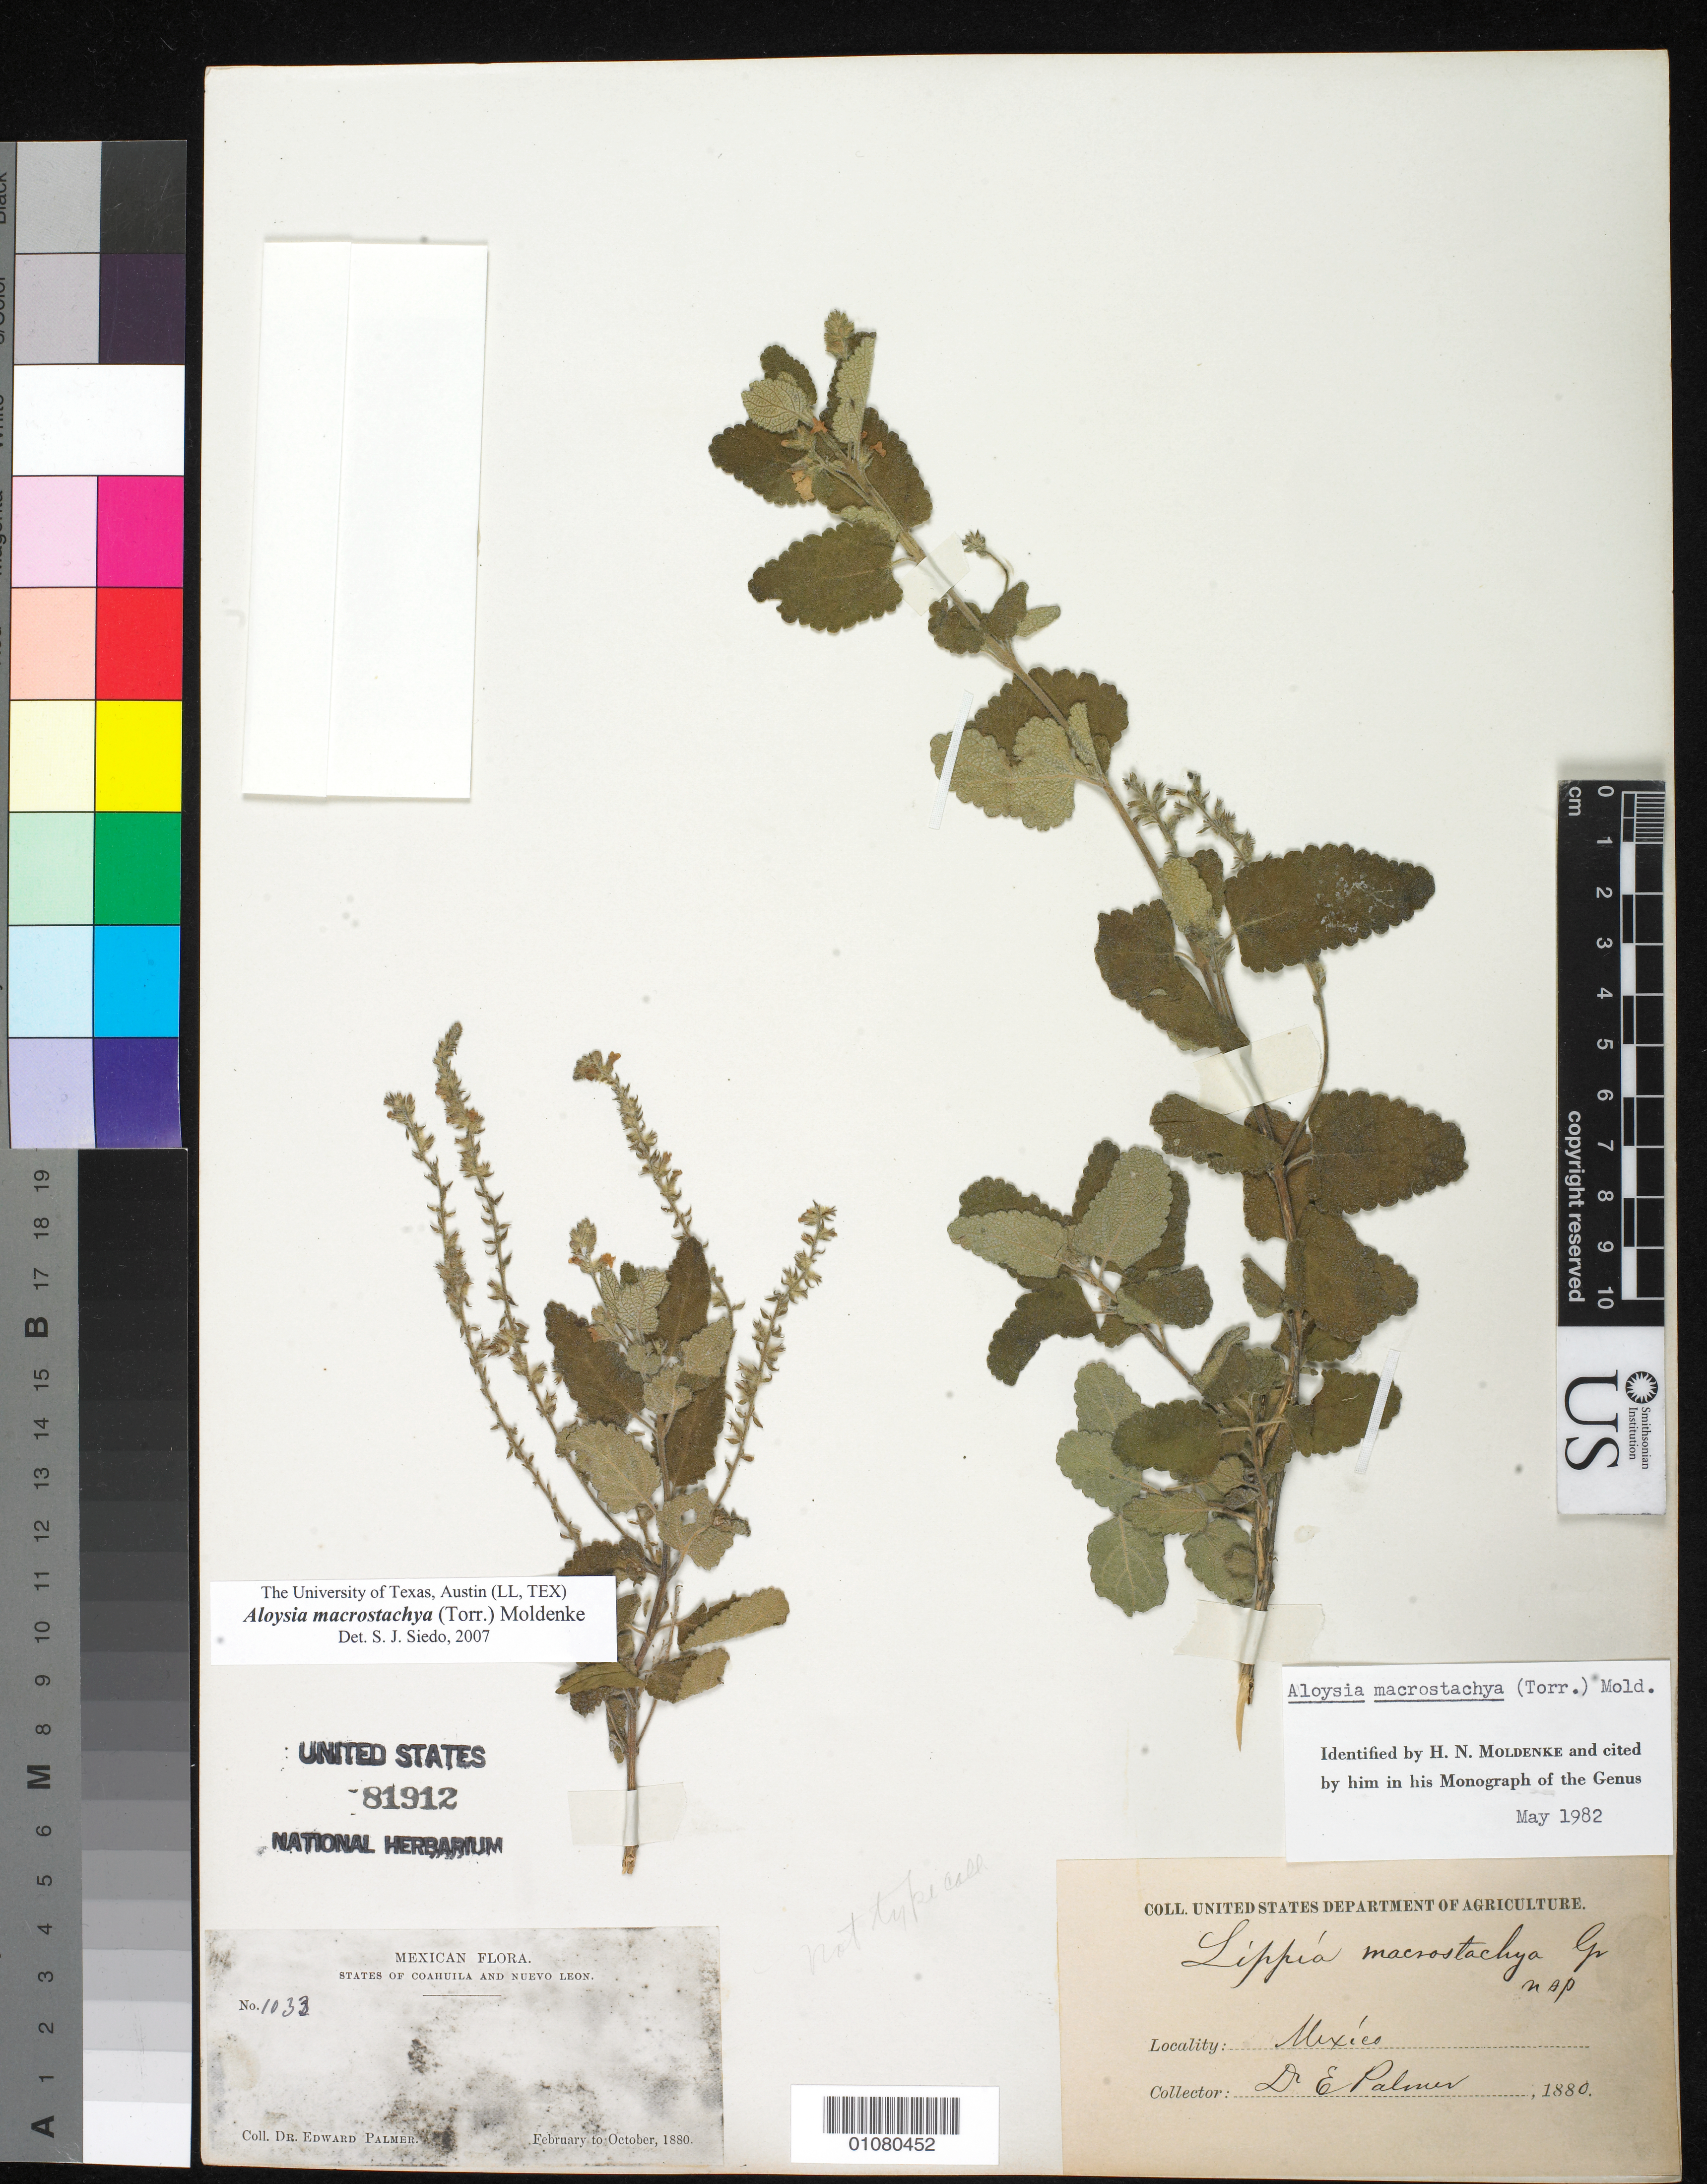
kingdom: Plantae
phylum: Tracheophyta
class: Magnoliopsida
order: Lamiales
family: Verbenaceae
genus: Aloysia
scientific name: Aloysia macrostachya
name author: (Torr.) Moldenke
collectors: E. Palmer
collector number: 1033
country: Mexico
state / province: Coahuila / Nuevo León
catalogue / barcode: US 81912